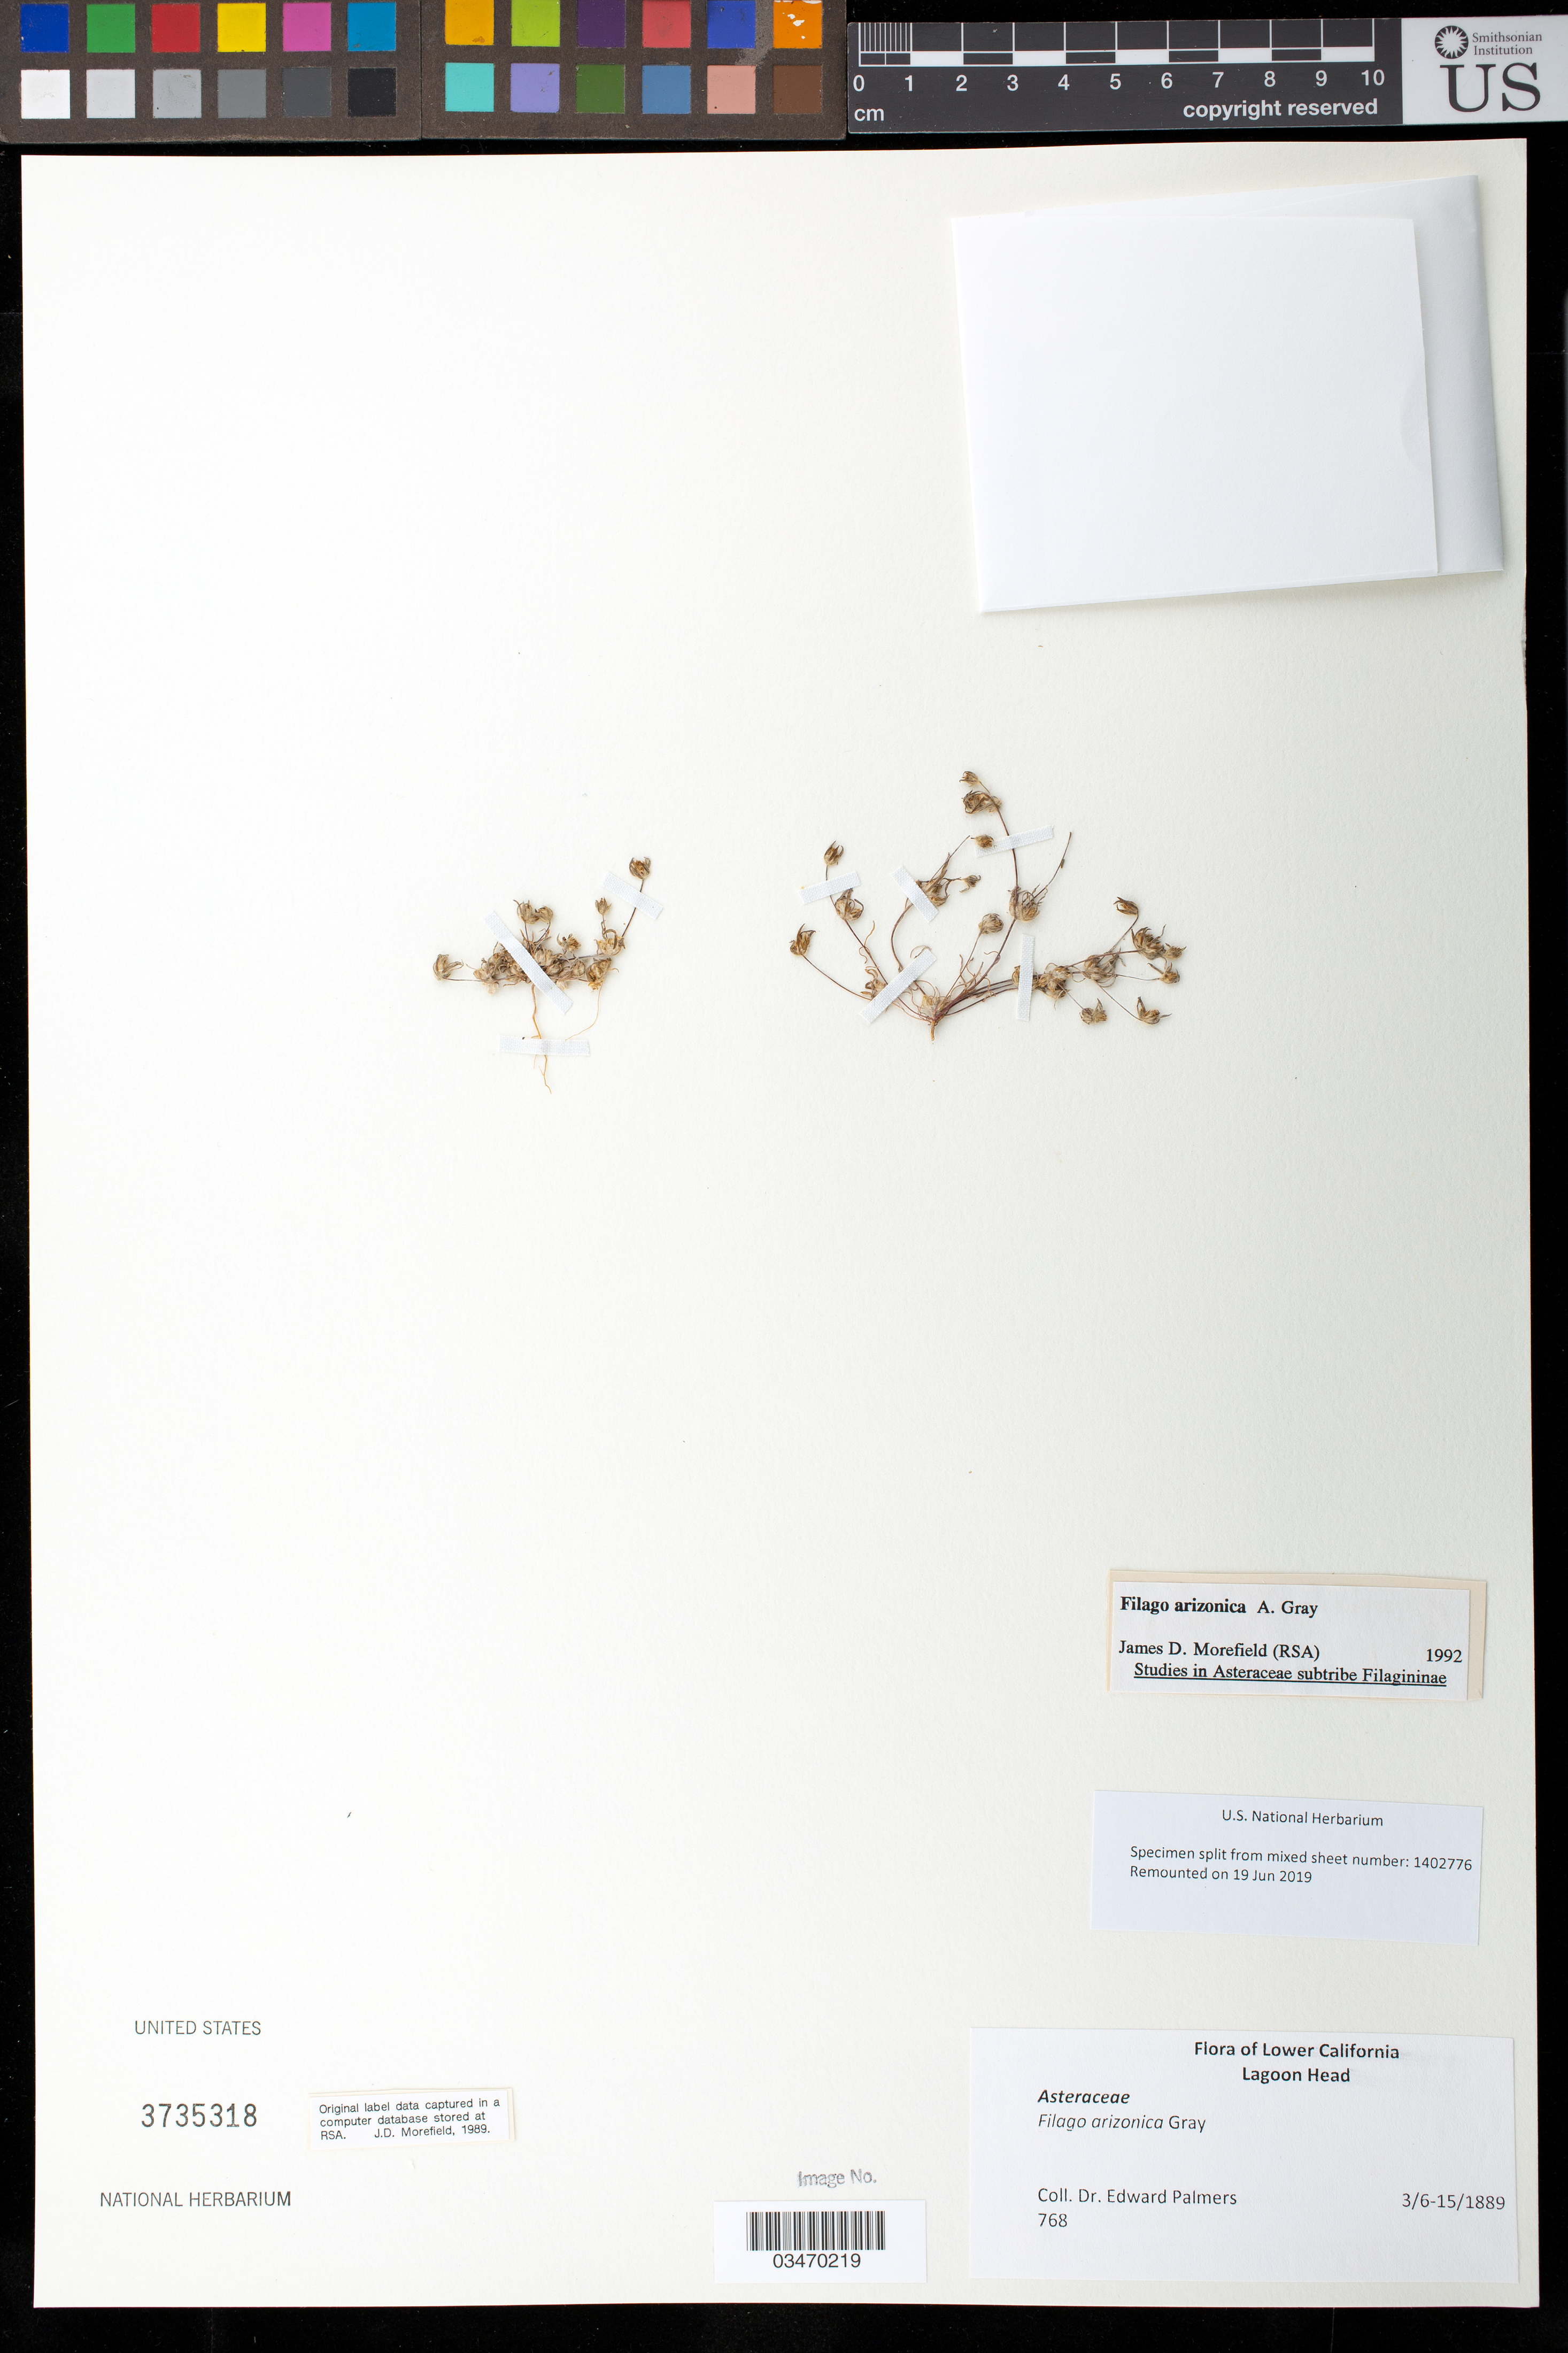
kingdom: Plantae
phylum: Tracheophyta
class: Magnoliopsida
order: Asterales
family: Asteraceae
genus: Filago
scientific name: Filago arizonica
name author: A. Gray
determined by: Morefield, James D., (RSA), Rancho Santa Ana Botanic Garden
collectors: E. Palmer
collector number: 768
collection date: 1889-03-06/1889-03-15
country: Mexico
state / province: Baja California Norte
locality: Lower California, Lagoon Head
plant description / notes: Specimen split from mixed sheet no. 1402776. Remounted 19 Jun 2019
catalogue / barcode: US 3735318